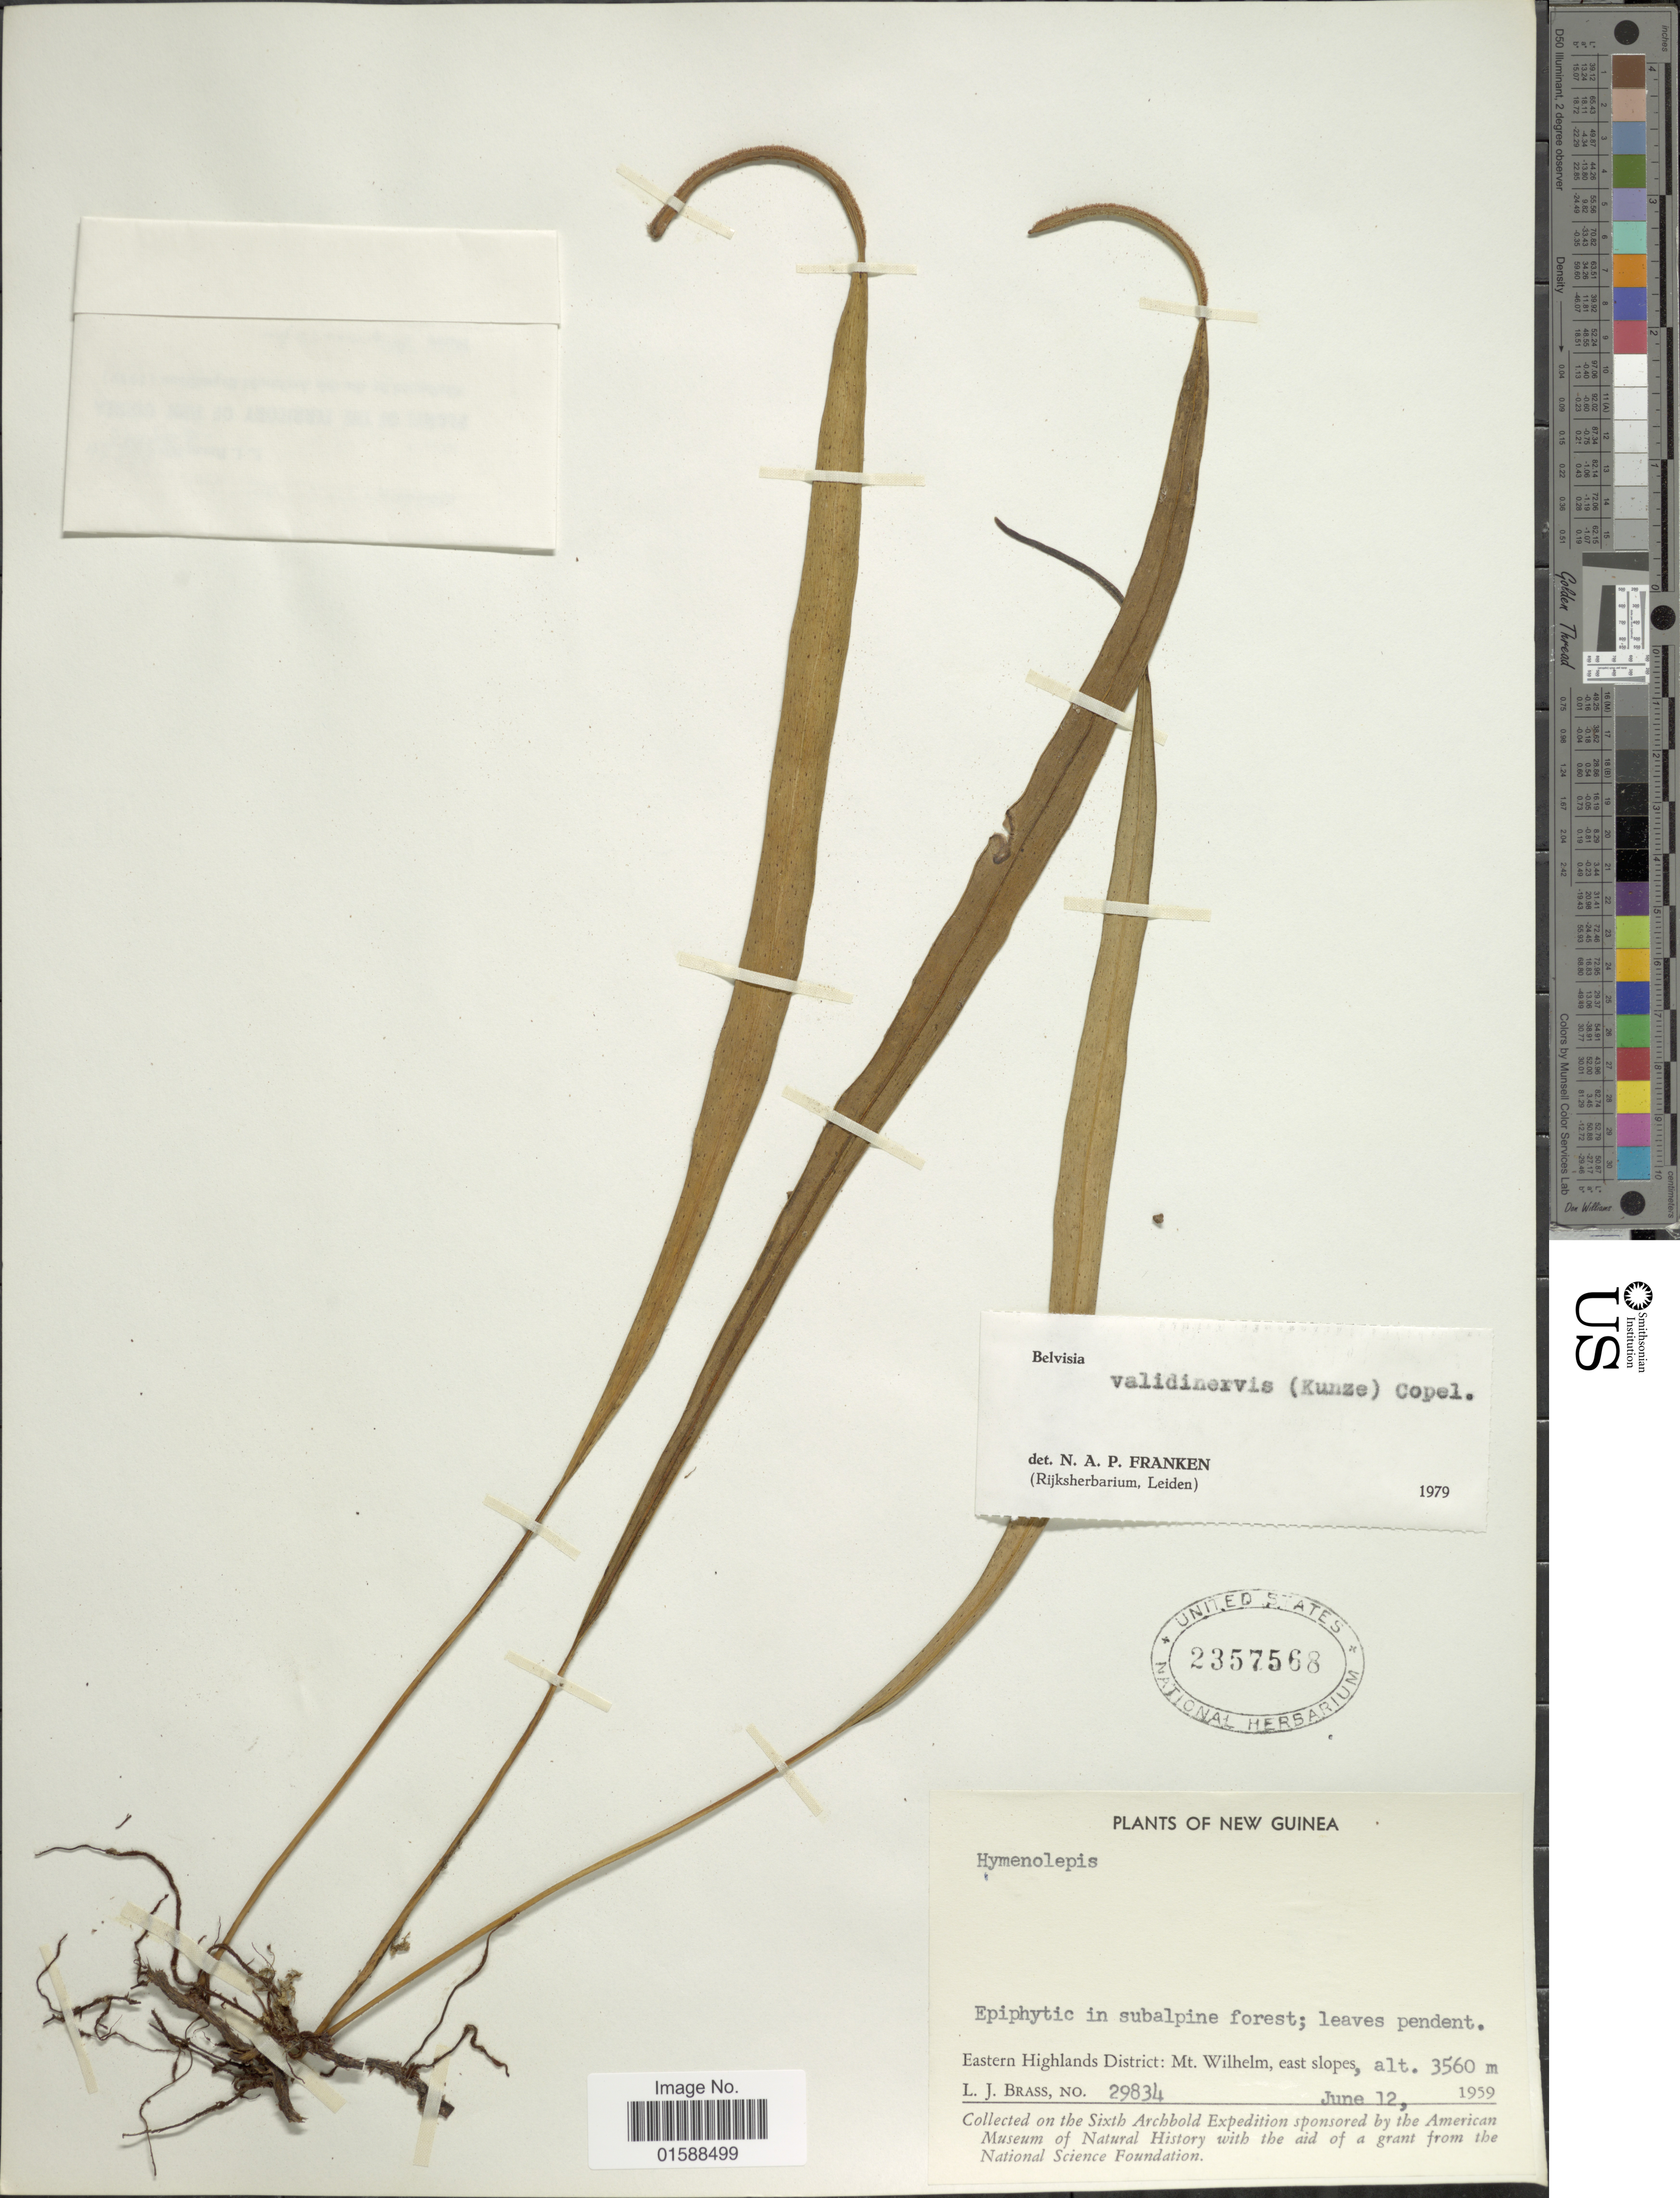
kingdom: Plantae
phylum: Tracheophyta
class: Polypodiopsida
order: Polypodiales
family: Polypodiaceae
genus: Lepisorus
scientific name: Lepisorus validinervis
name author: (Kunze) Li S. Wang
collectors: L. J. Brass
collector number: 29834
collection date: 1959-06-12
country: Papua New Guinea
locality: New Guinea. Eastern Highlands District: Mt. Wilhelm, east slopes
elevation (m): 3560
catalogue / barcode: US 2357568